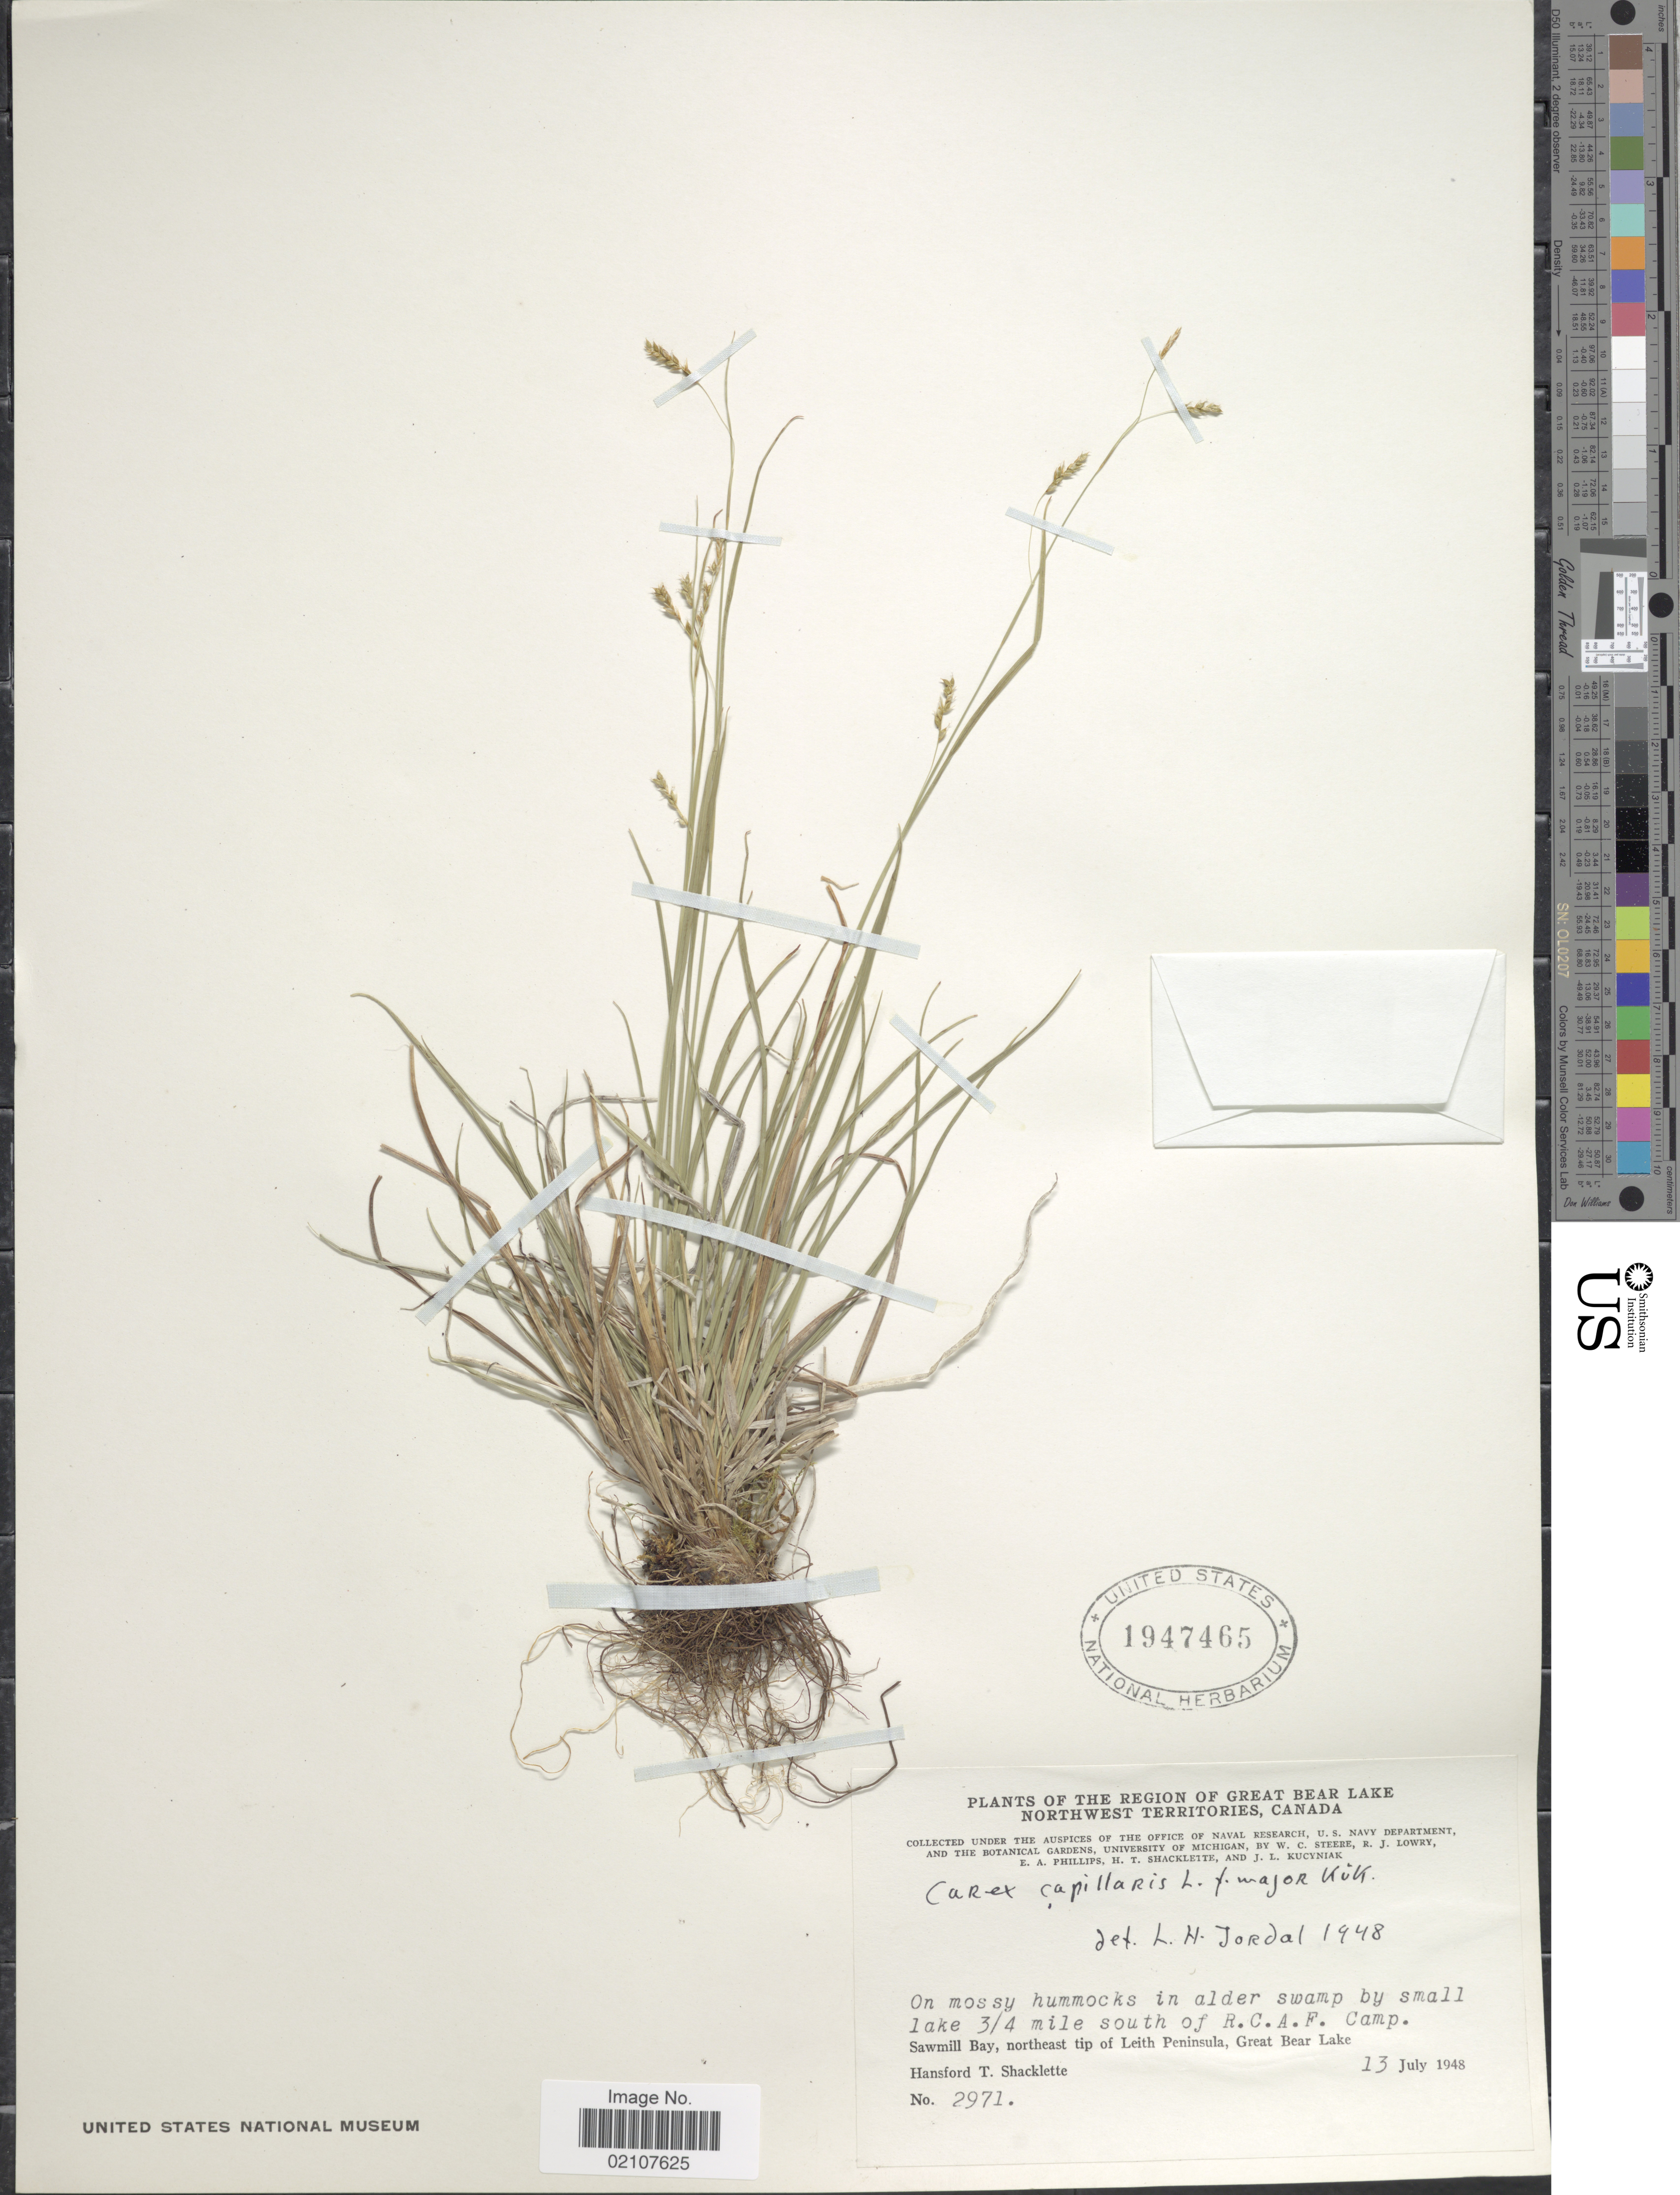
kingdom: Plantae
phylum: Tracheophyta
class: Liliopsida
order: Poales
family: Cyperaceae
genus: Carex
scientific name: Carex capillaris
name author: L.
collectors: H. Shacklette, W. C. Steere, R. Lowry, E. Phillips & et al.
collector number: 2971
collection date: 1948-07-13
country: Canada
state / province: Northwest Territories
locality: Northwest Territories, Canada. Sawmill bay, northeast tip of Leith Peninsula, Great Bear Lake. On mossy hummocks in alder swamp by small lake 3/4 miles south of R.C.A.F. Camp.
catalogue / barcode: US 1947465